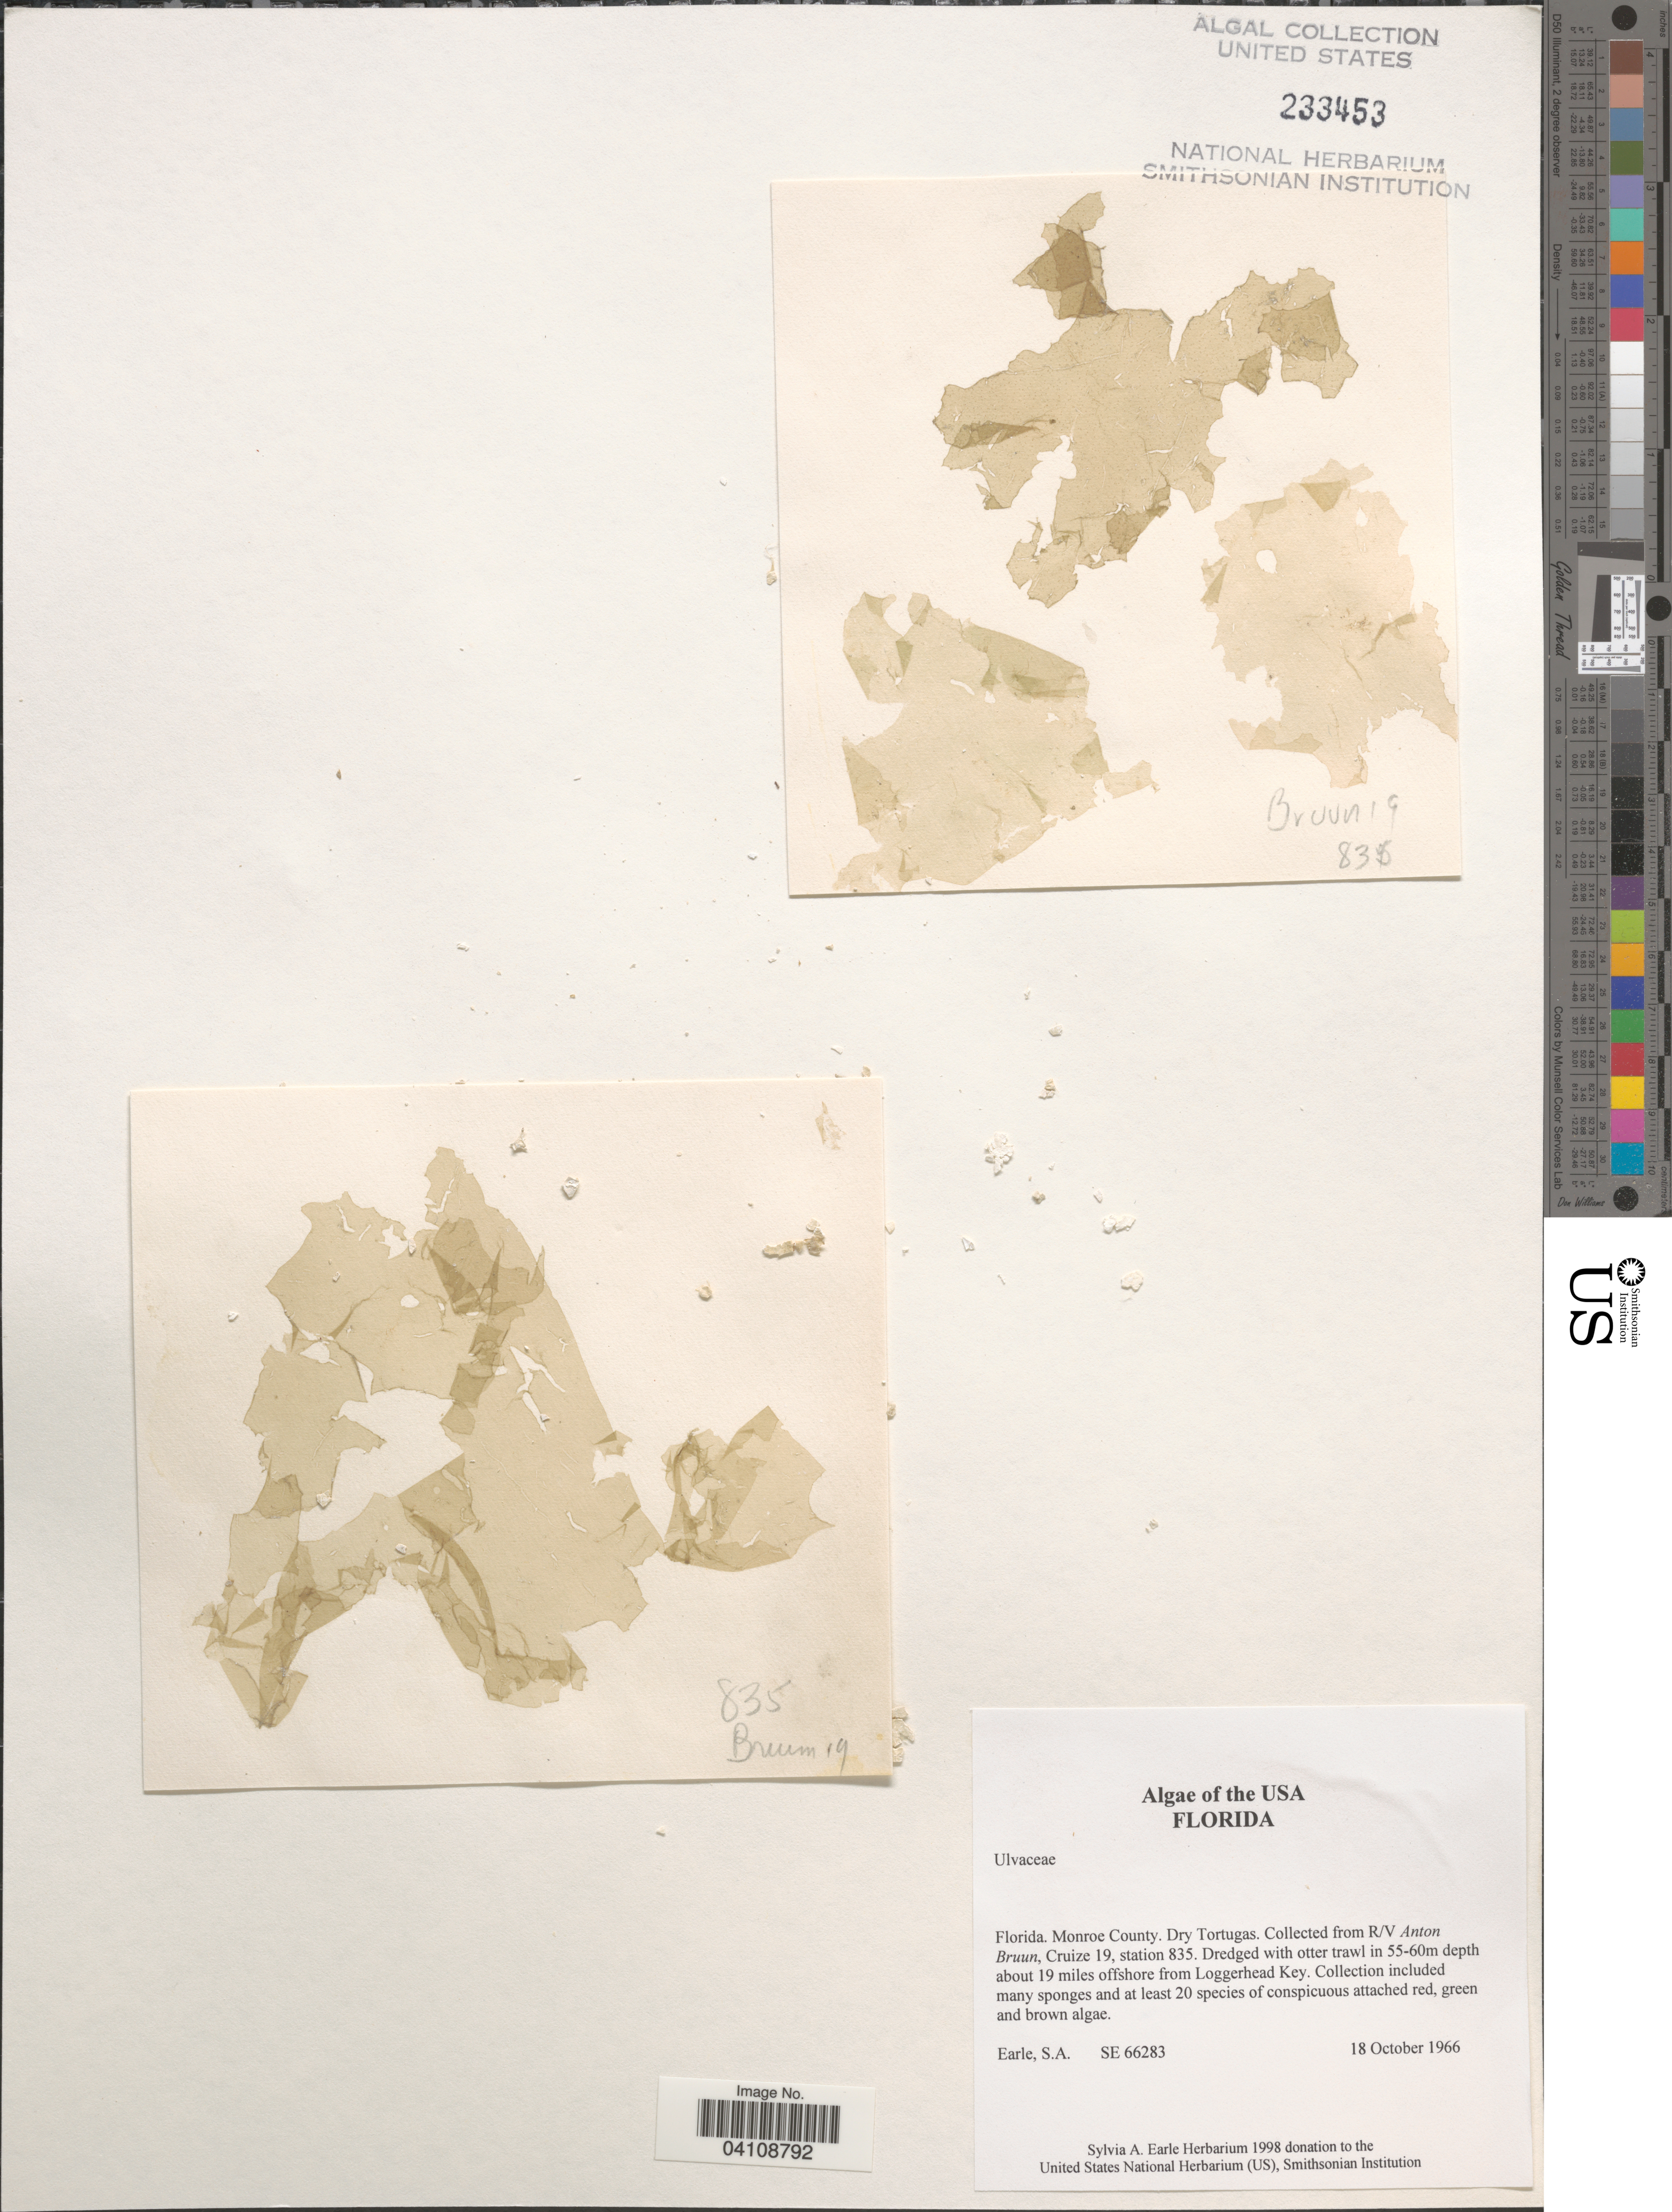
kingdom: Plantae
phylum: Chlorophyta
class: Ulvophyceae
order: Ulvales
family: Ulvaceae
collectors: S. A. Earle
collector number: SE66283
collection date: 1966-10-18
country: United States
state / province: Florida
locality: Monroe County. Dry Tortugas. R/V Anton Bruun, Cruize 19, station 835. About 19 miles offshore from Loggerhead Key.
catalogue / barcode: US 233453